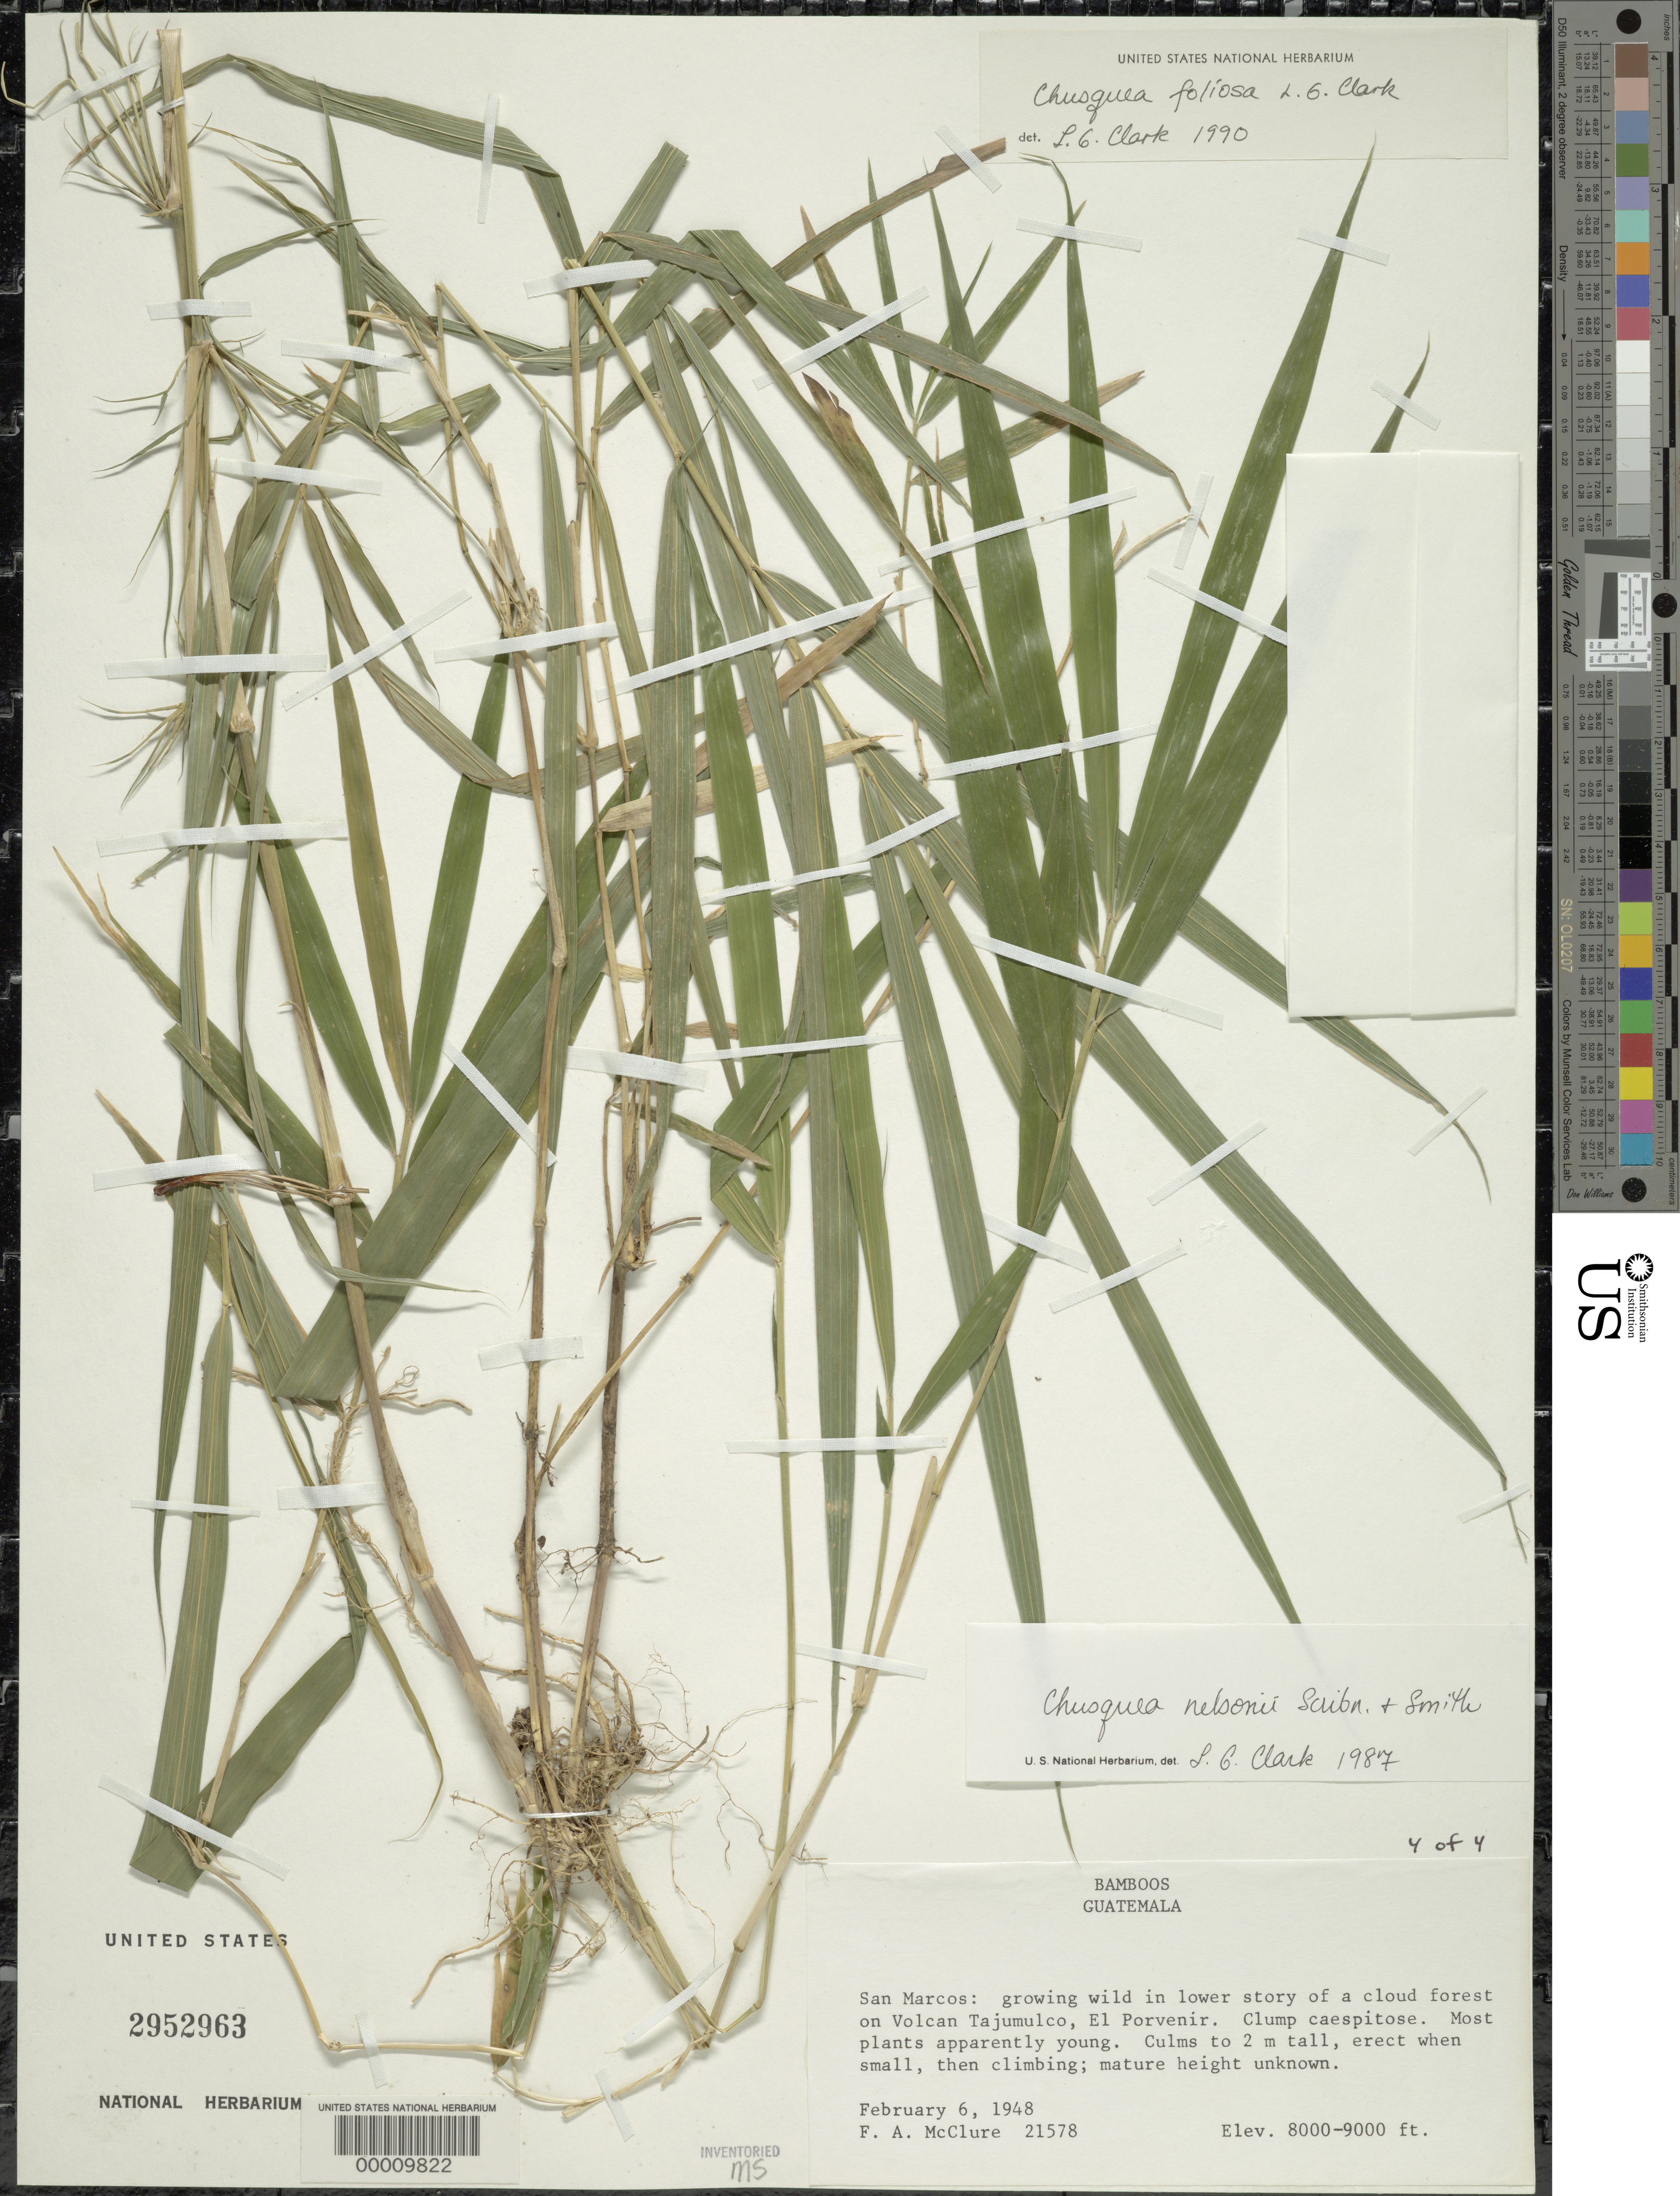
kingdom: Plantae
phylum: Tracheophyta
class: Liliopsida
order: Poales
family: Poaceae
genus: Chusquea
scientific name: Chusquea foliosa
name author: L.G. Clark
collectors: F. A. McClure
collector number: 21578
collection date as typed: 06 Feb 1948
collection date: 1948-02-06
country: Guatemala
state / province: San Marcos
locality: Volcan Tajumulco, El Porvenir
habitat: In lower story of cloud forest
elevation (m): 2438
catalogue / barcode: US 2952963